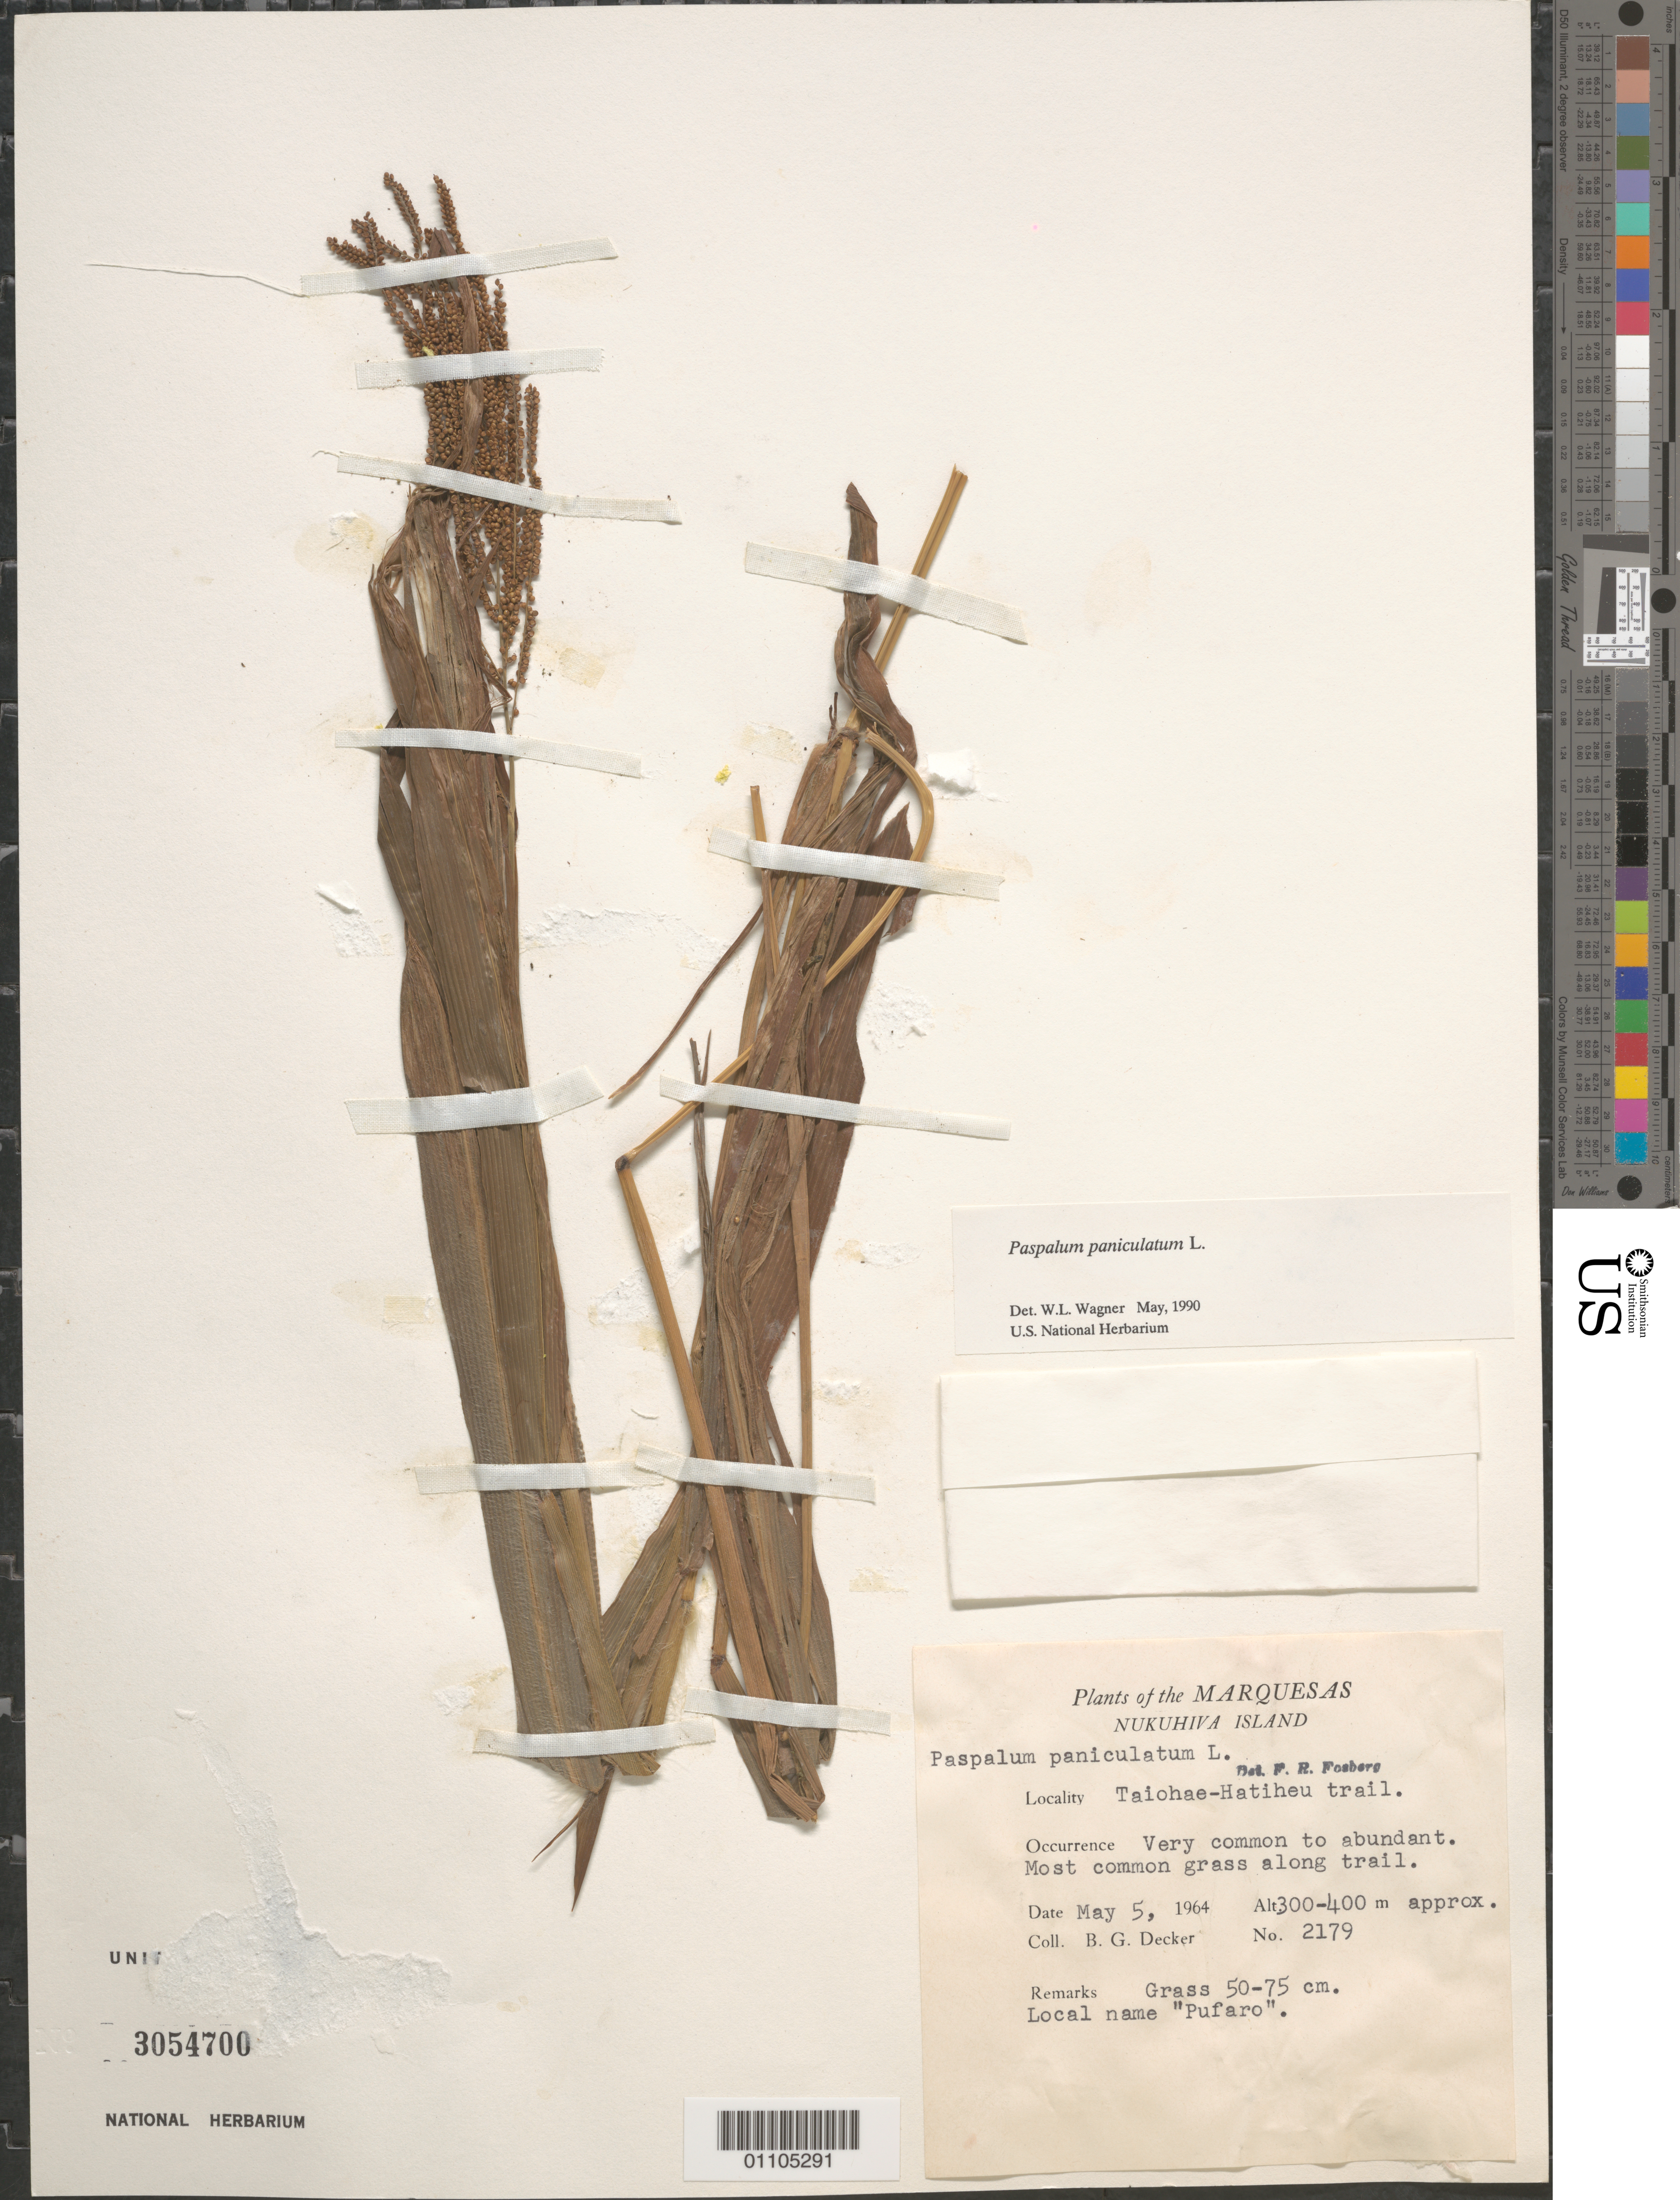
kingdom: Plantae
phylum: Tracheophyta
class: Liliopsida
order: Poales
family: Poaceae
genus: Paspalum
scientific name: Paspalum paniculatum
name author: L.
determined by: Wagner, W. L., (BOT), Smithsonian Institution - National Museum of Natural History (UNITED STATES)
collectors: B. G. Decker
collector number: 2179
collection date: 1964-05-05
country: French Polynesia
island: Nuku Hiva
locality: Taiohae-Hatiheu Trail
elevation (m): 300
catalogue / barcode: US 3054700